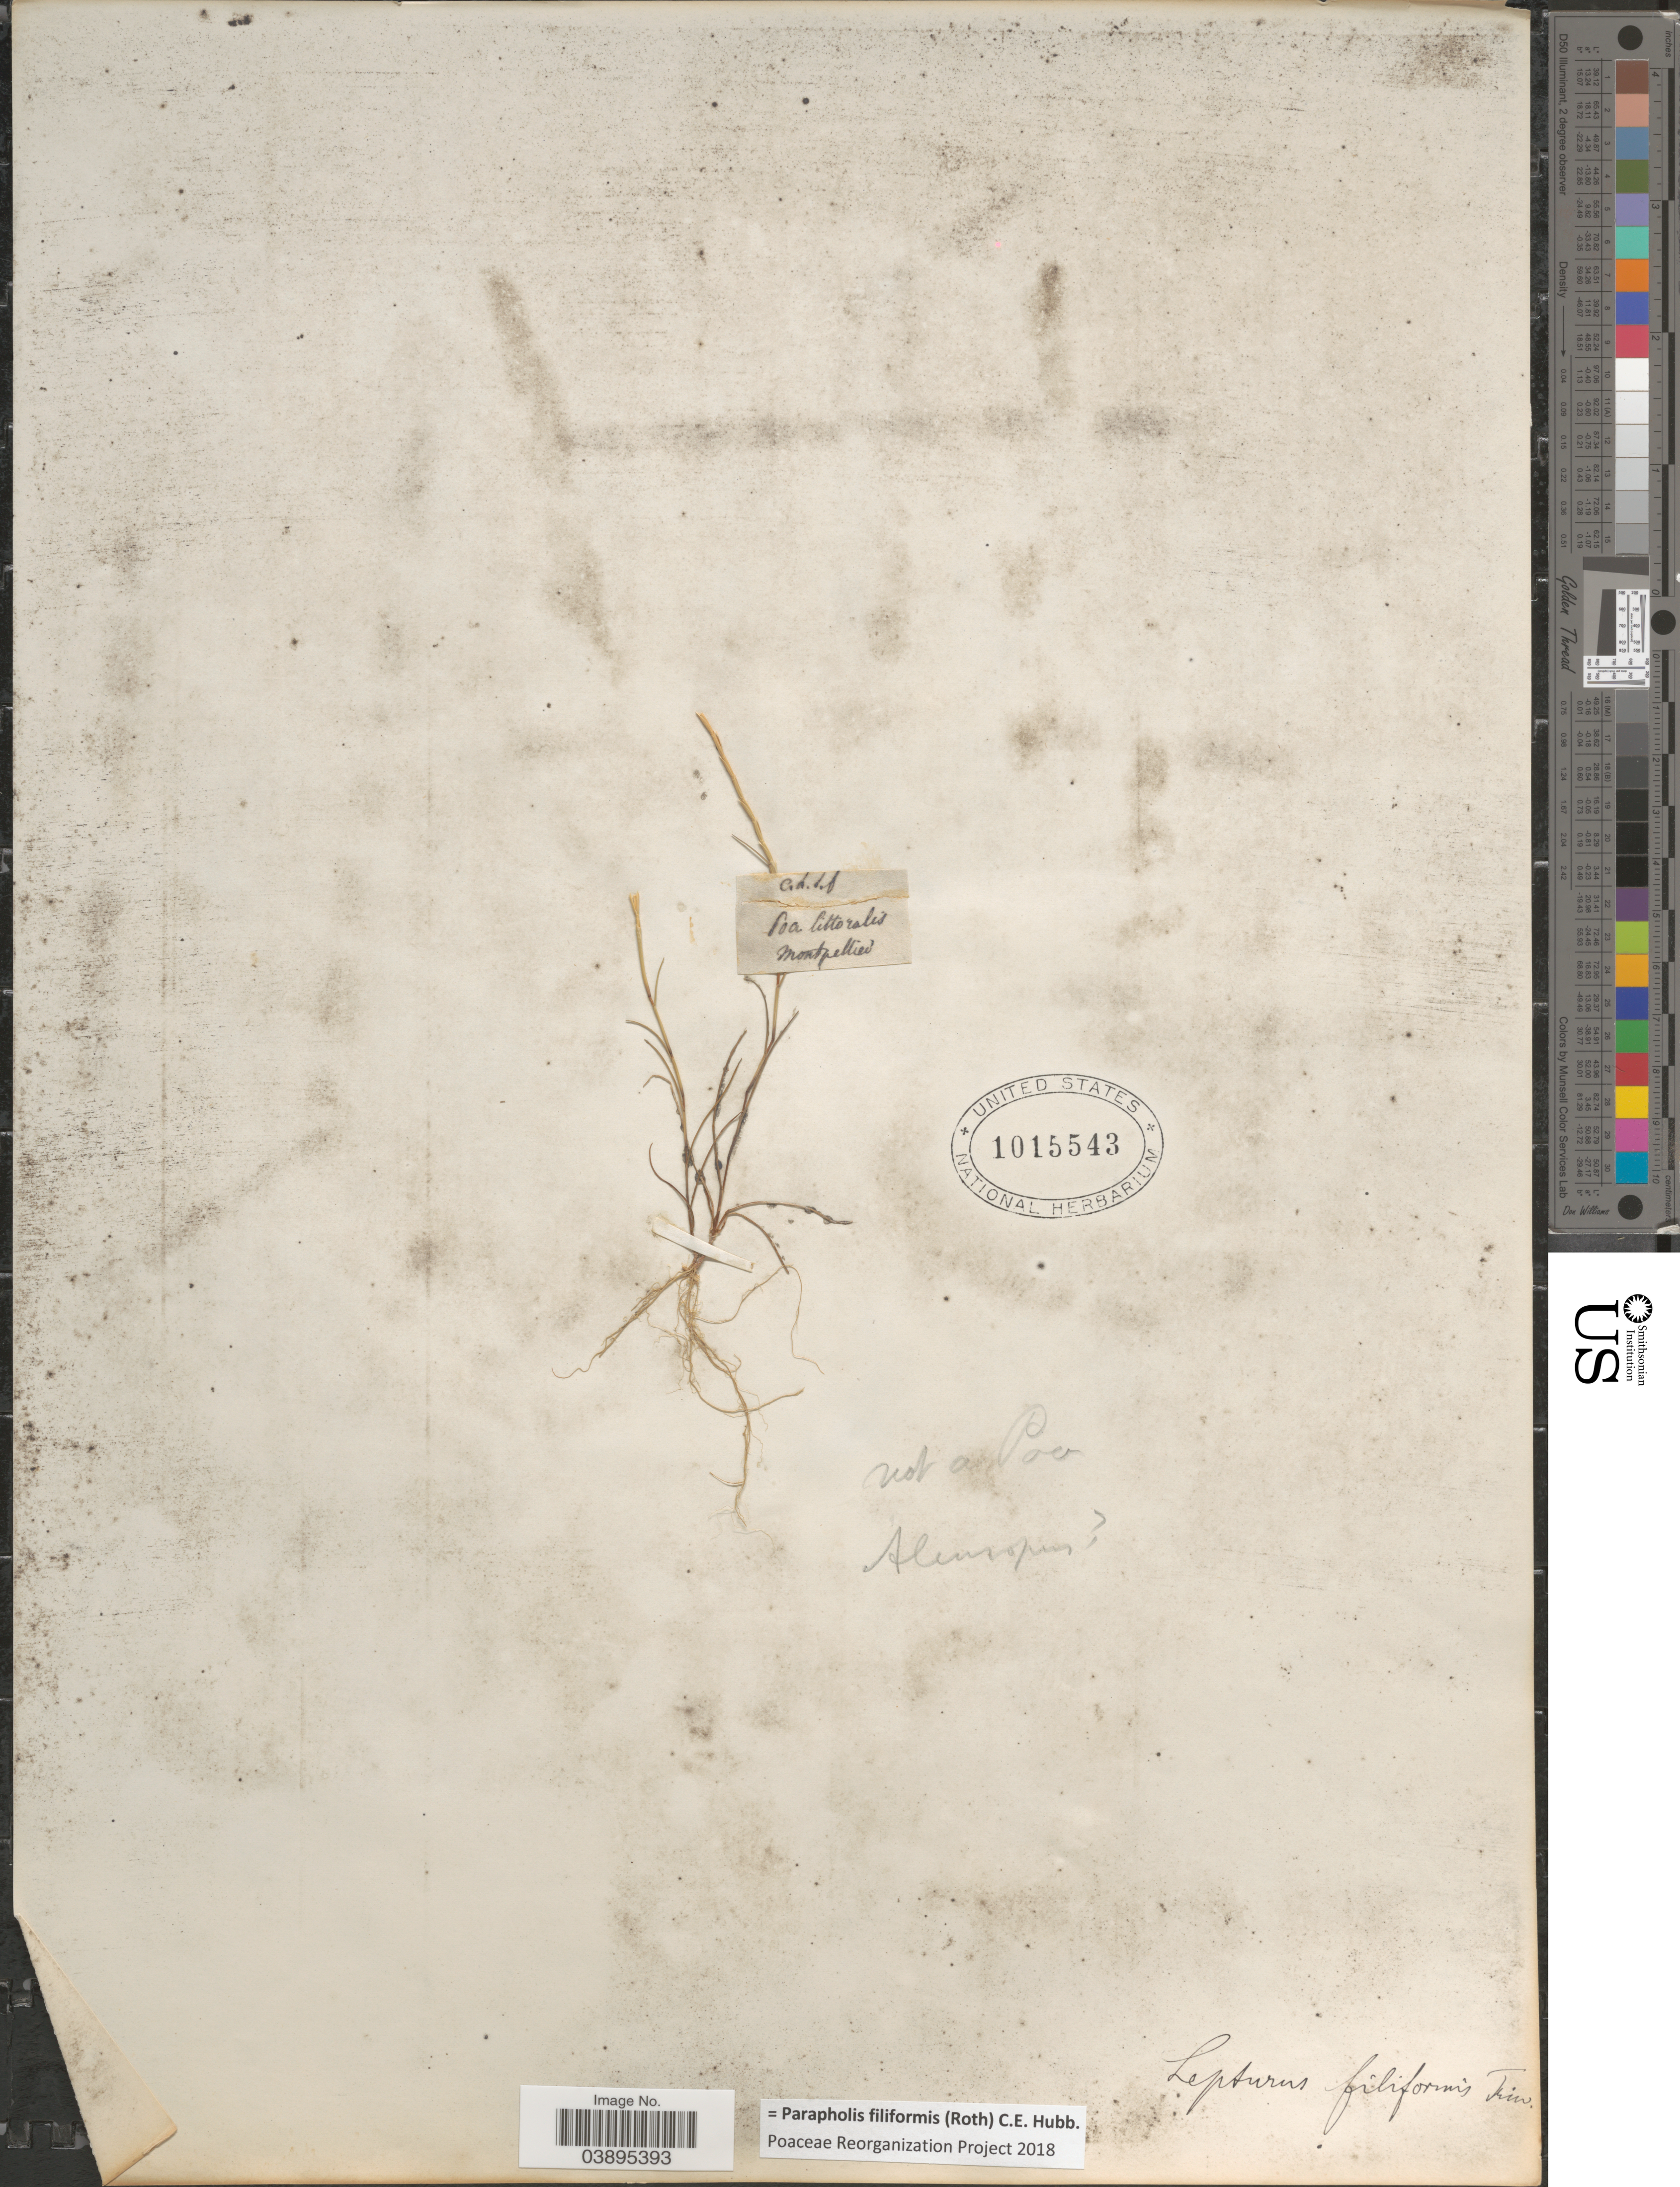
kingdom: Plantae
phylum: Tracheophyta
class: Liliopsida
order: Poales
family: Poaceae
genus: Parapholis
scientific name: Parapholis filiformis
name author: (Roth) C.E. Hubb.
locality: Montpellier.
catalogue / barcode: US 1015543